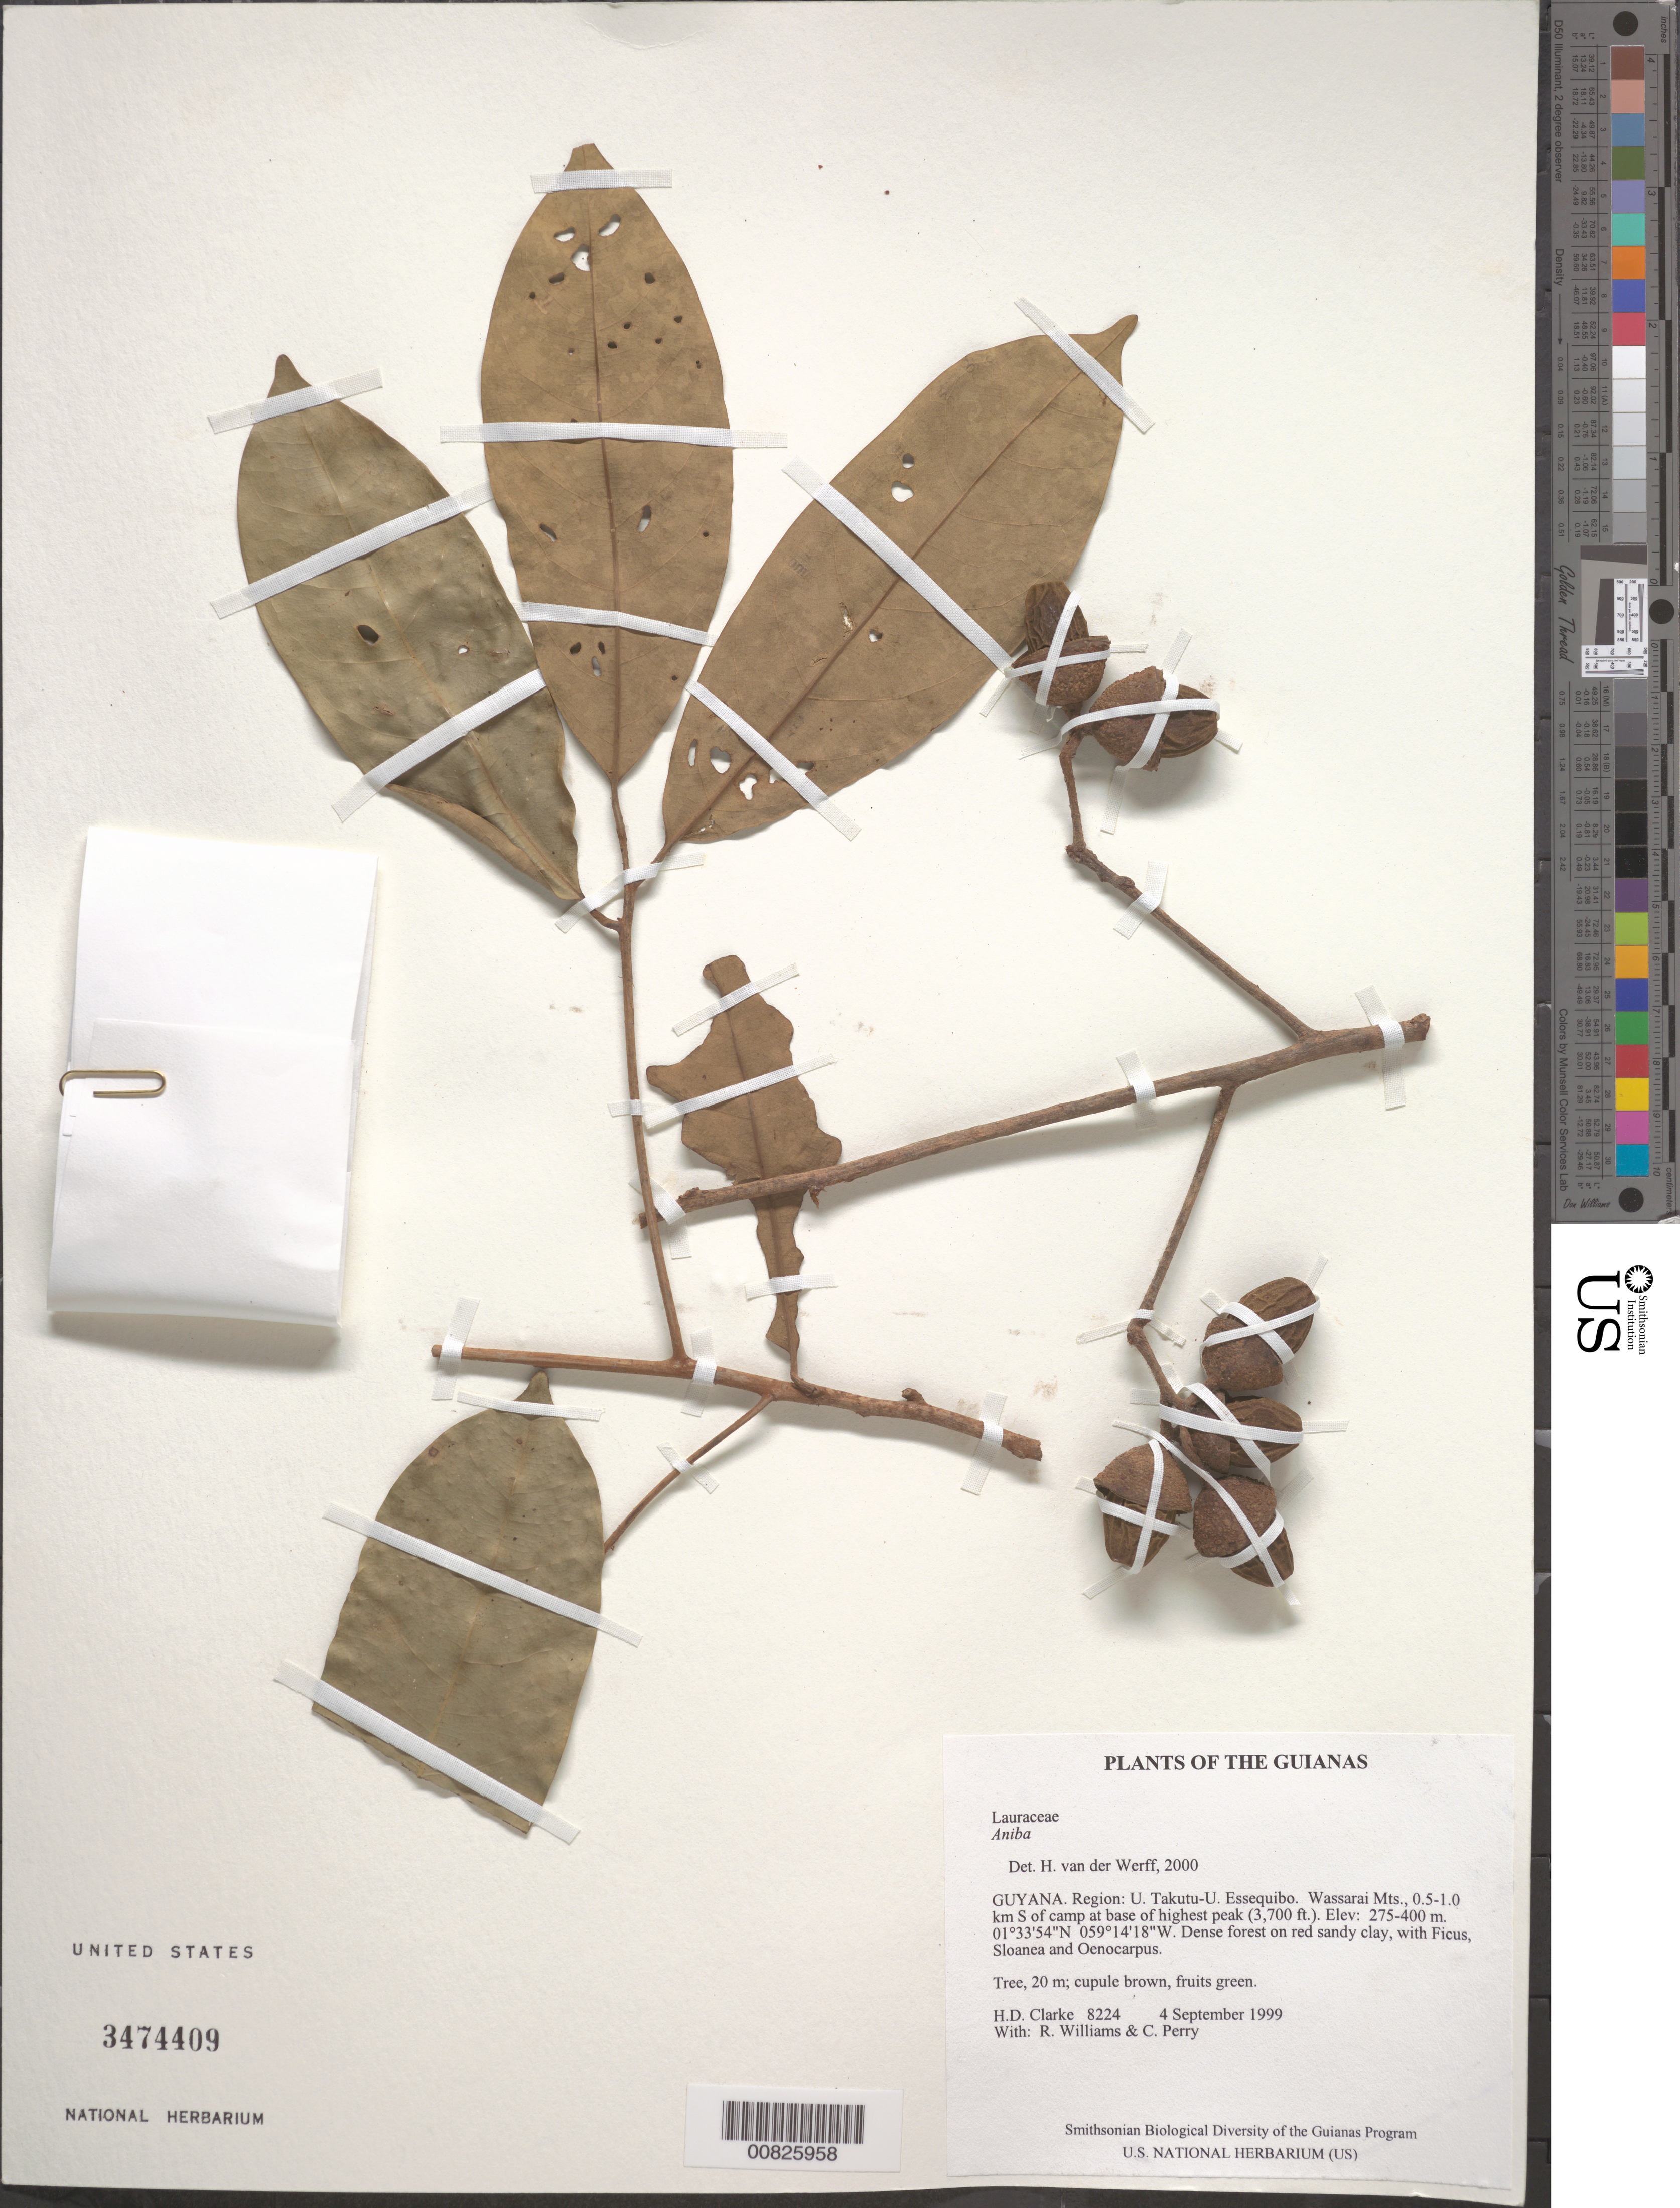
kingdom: Plantae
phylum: Tracheophyta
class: Magnoliopsida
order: Laurales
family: Lauraceae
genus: Aniba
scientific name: Aniba sp.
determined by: van der Werff, H., (MO), Missouri Botanical Garden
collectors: H. D. Clarke, R. Williams & C. Perry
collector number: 8224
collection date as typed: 4 September 1999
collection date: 1999-09-04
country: Guyana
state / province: U. Takutu-U. Essequibo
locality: Wassarai Mts., 0.5-1.0 km S of camp at base of highest peak (3,700 ft.)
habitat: Dense forest on red sandy clay, with Ficus, Sloanea and Oenocarpus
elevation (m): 275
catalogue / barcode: US 3474409